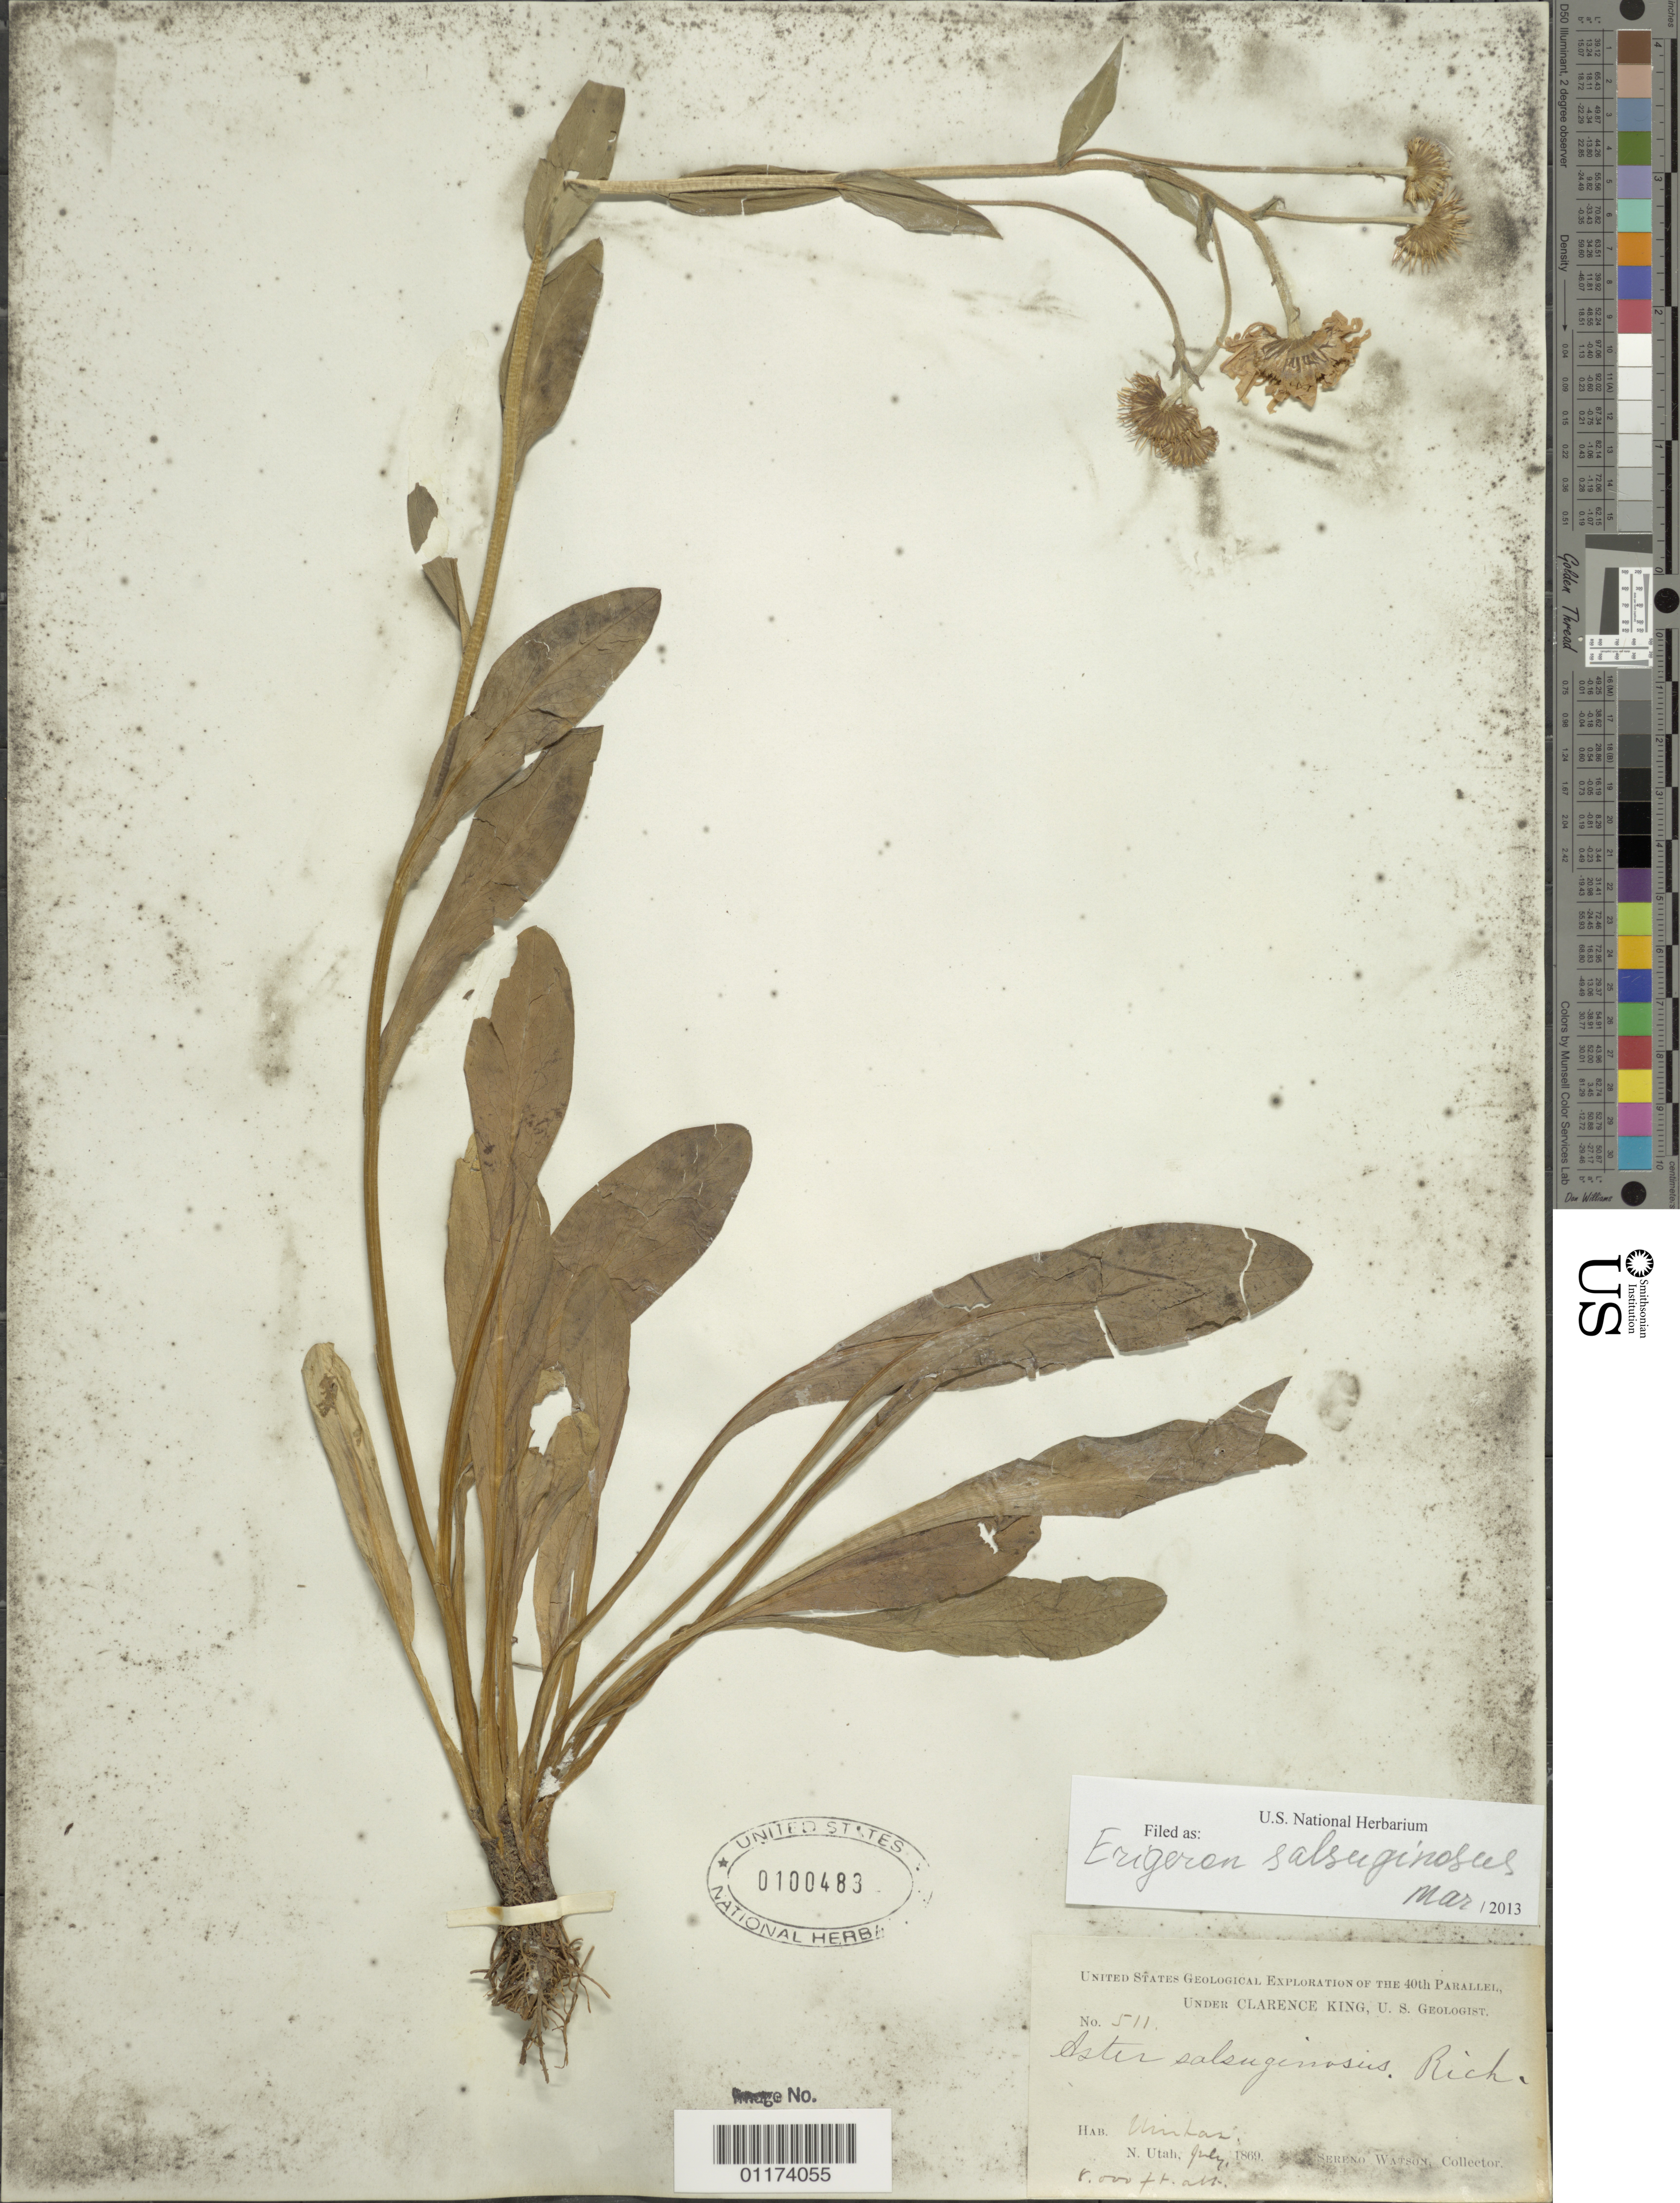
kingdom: Plantae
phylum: Tracheophyta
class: Magnoliopsida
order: Asterales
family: Asteraceae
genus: Erigeron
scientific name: Erigeron salsuginosus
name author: (Richardson ex R. Br.) A. Gray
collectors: S. Watson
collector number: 511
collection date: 1869-07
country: United States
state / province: Utah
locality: Uintas.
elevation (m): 2438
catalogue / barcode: US 100483